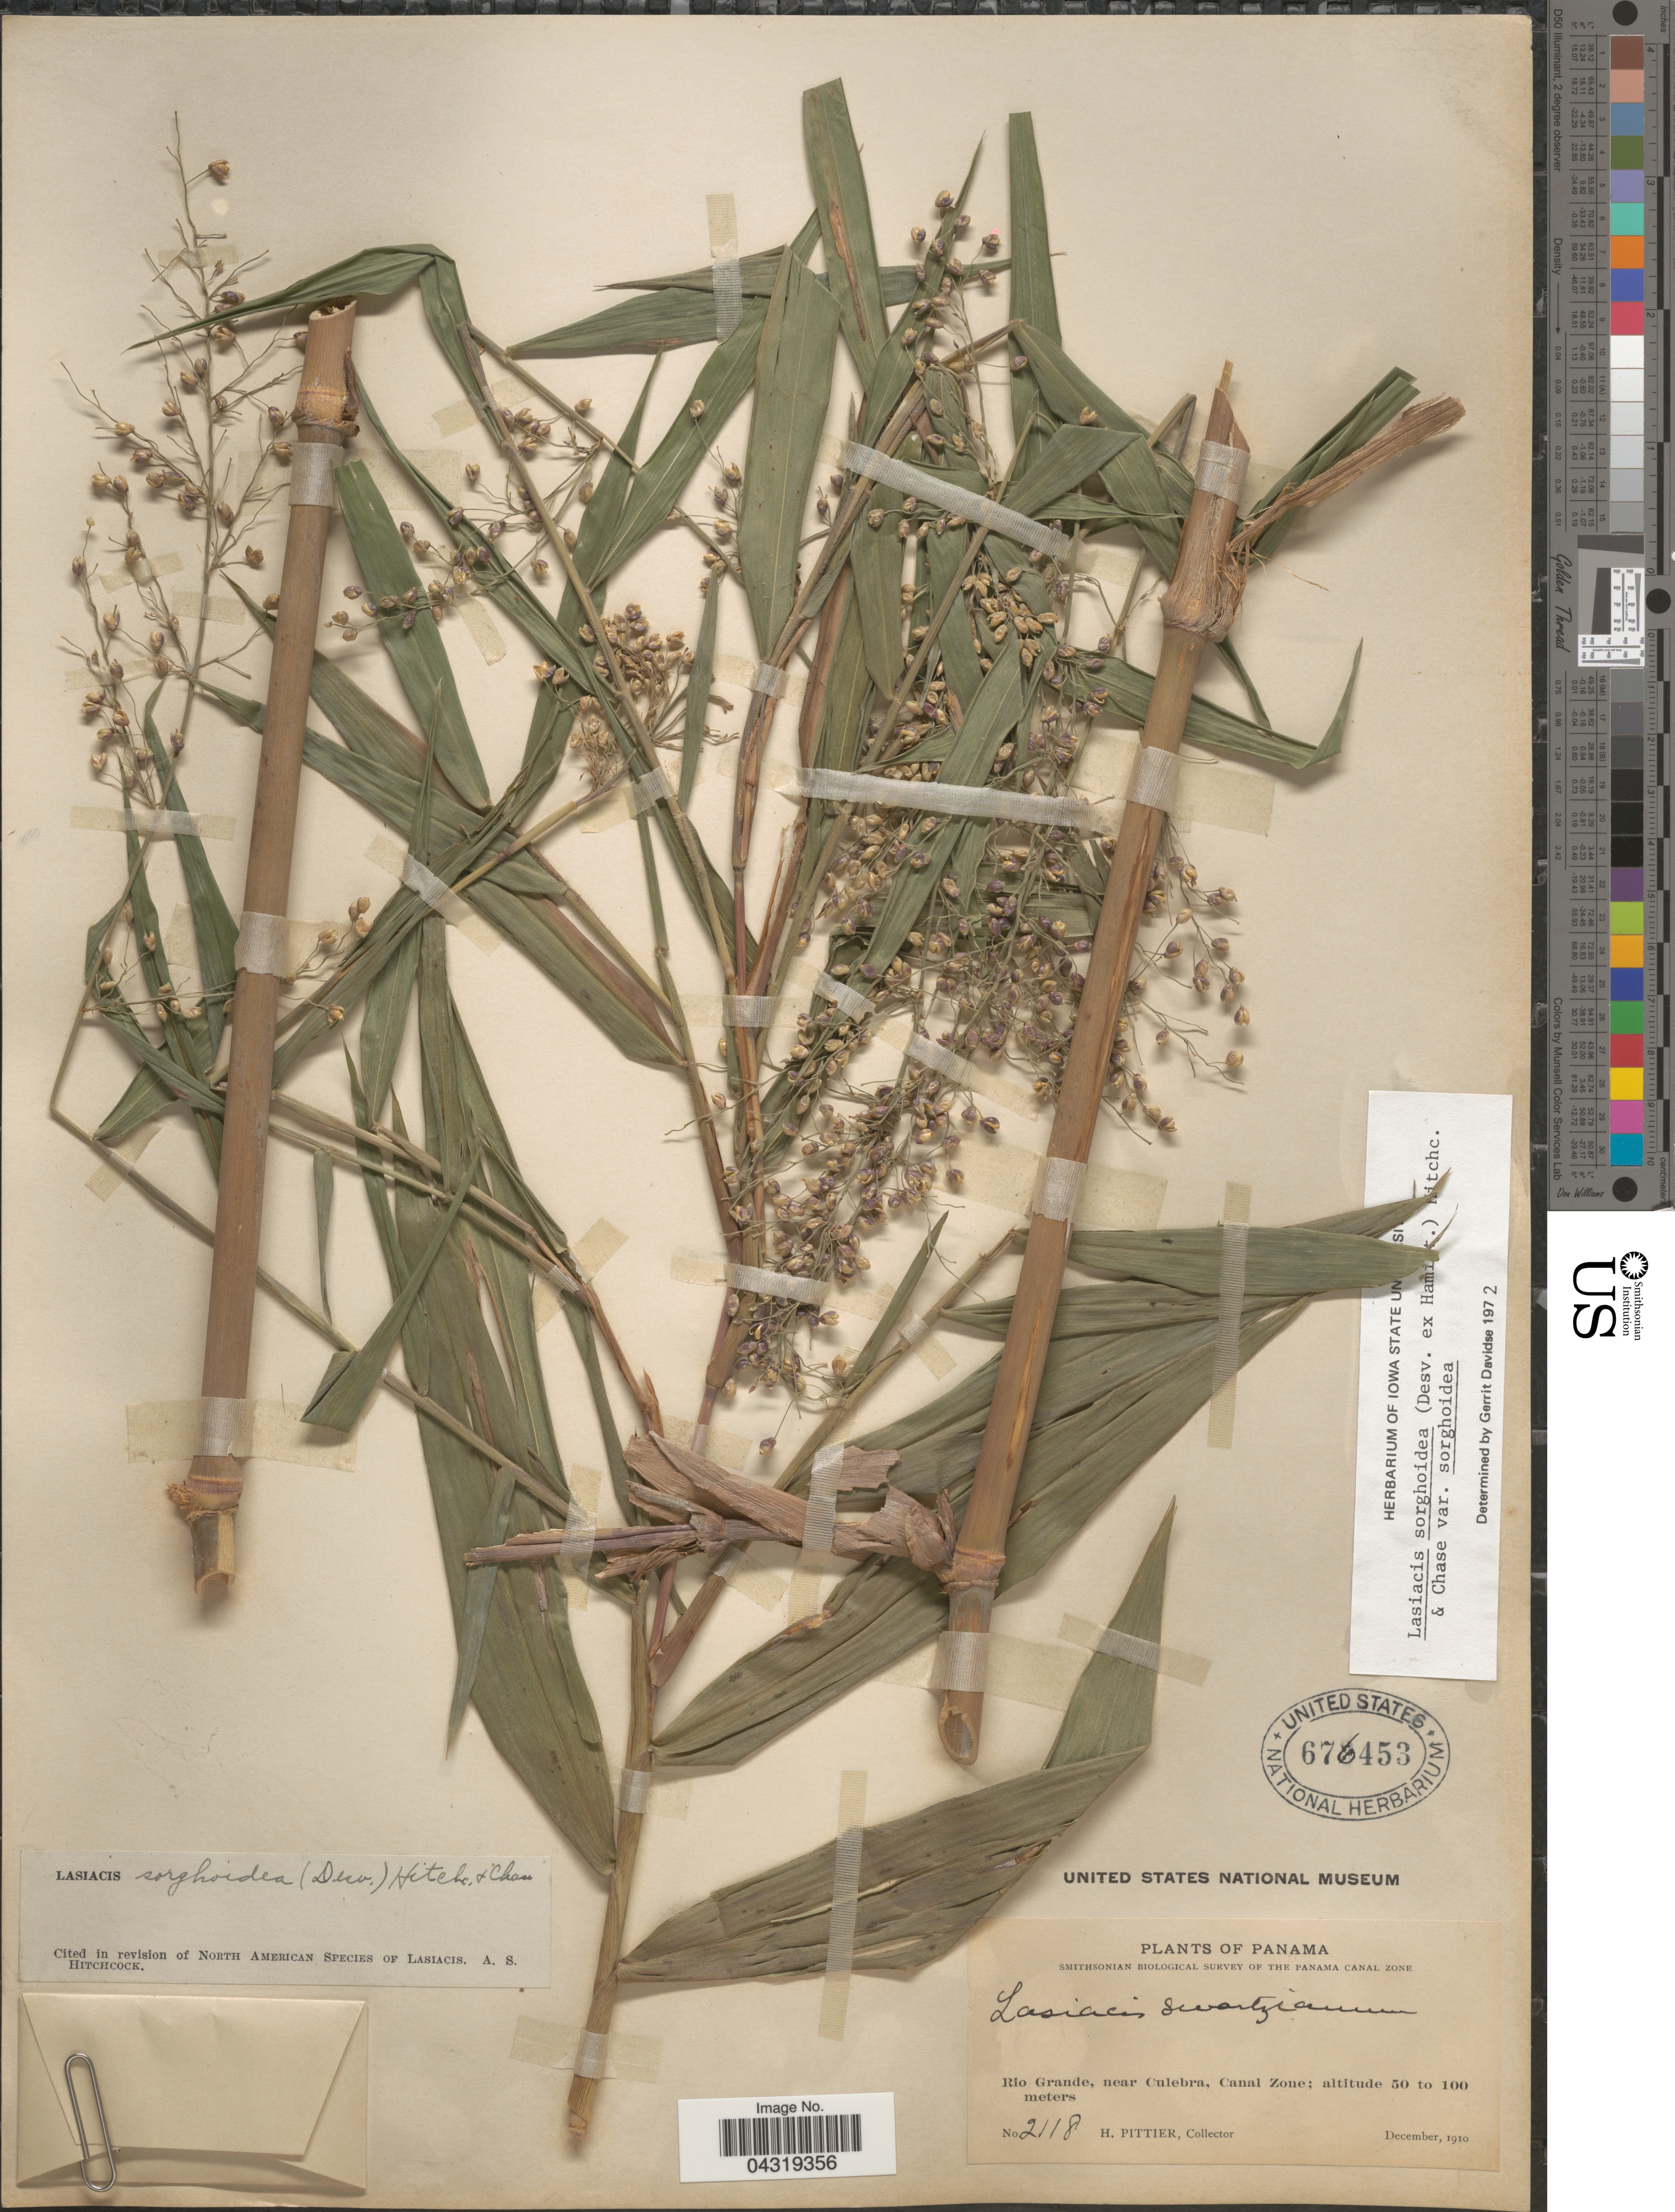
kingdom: Plantae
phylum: Tracheophyta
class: Liliopsida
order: Poales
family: Poaceae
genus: Lasiacis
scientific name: Lasiacis sorghoidea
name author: (Desv. ex Ham.) Hitchc. & Chase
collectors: H. F. Pittier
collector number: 2118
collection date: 1910-12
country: Panama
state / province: Colón / Panamá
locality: Smithsonian Biological Survey of the Panama Canal Zone. Rio Grande, near Culebra, Canal Zone.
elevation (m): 50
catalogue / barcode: US 676453